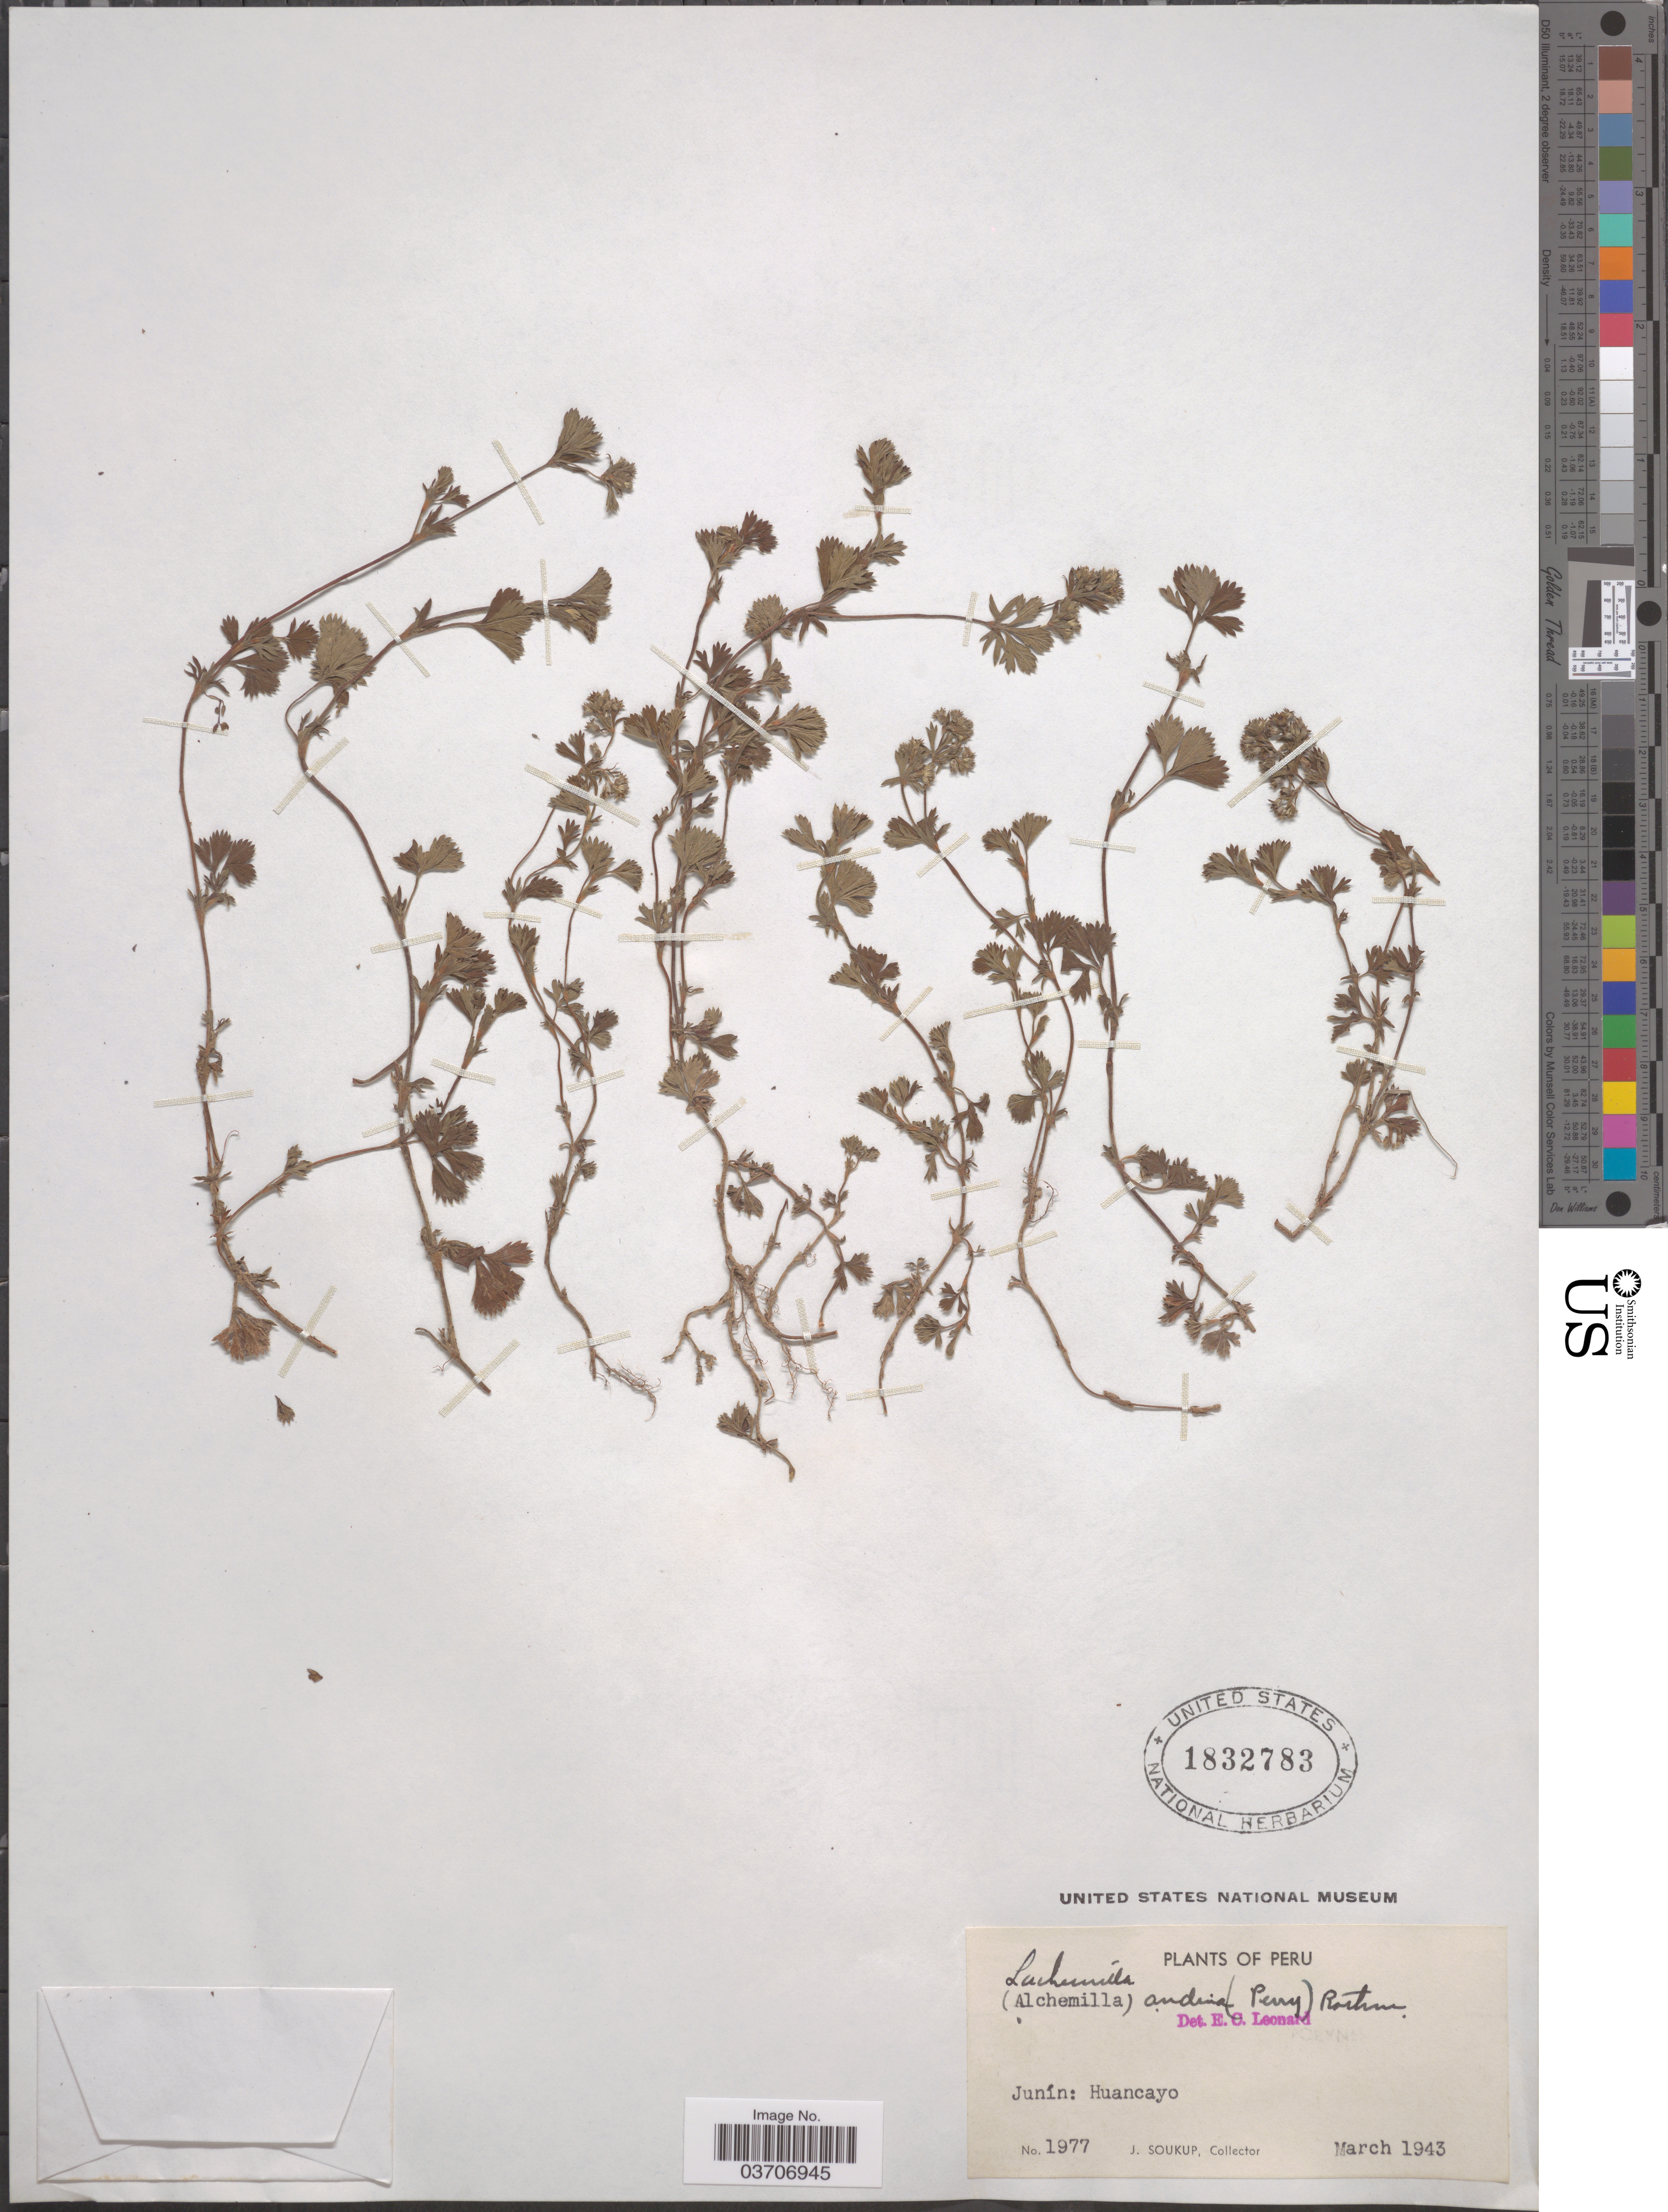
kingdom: Plantae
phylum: Tracheophyta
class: Magnoliopsida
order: Rosales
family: Rosaceae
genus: Lachemilla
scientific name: Lachemilla andina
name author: (L.M. Perry) Rothm.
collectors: J. Soukup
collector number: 1977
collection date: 1943-03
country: Peru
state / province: Junín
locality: Huancayo.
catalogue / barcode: US 1832783